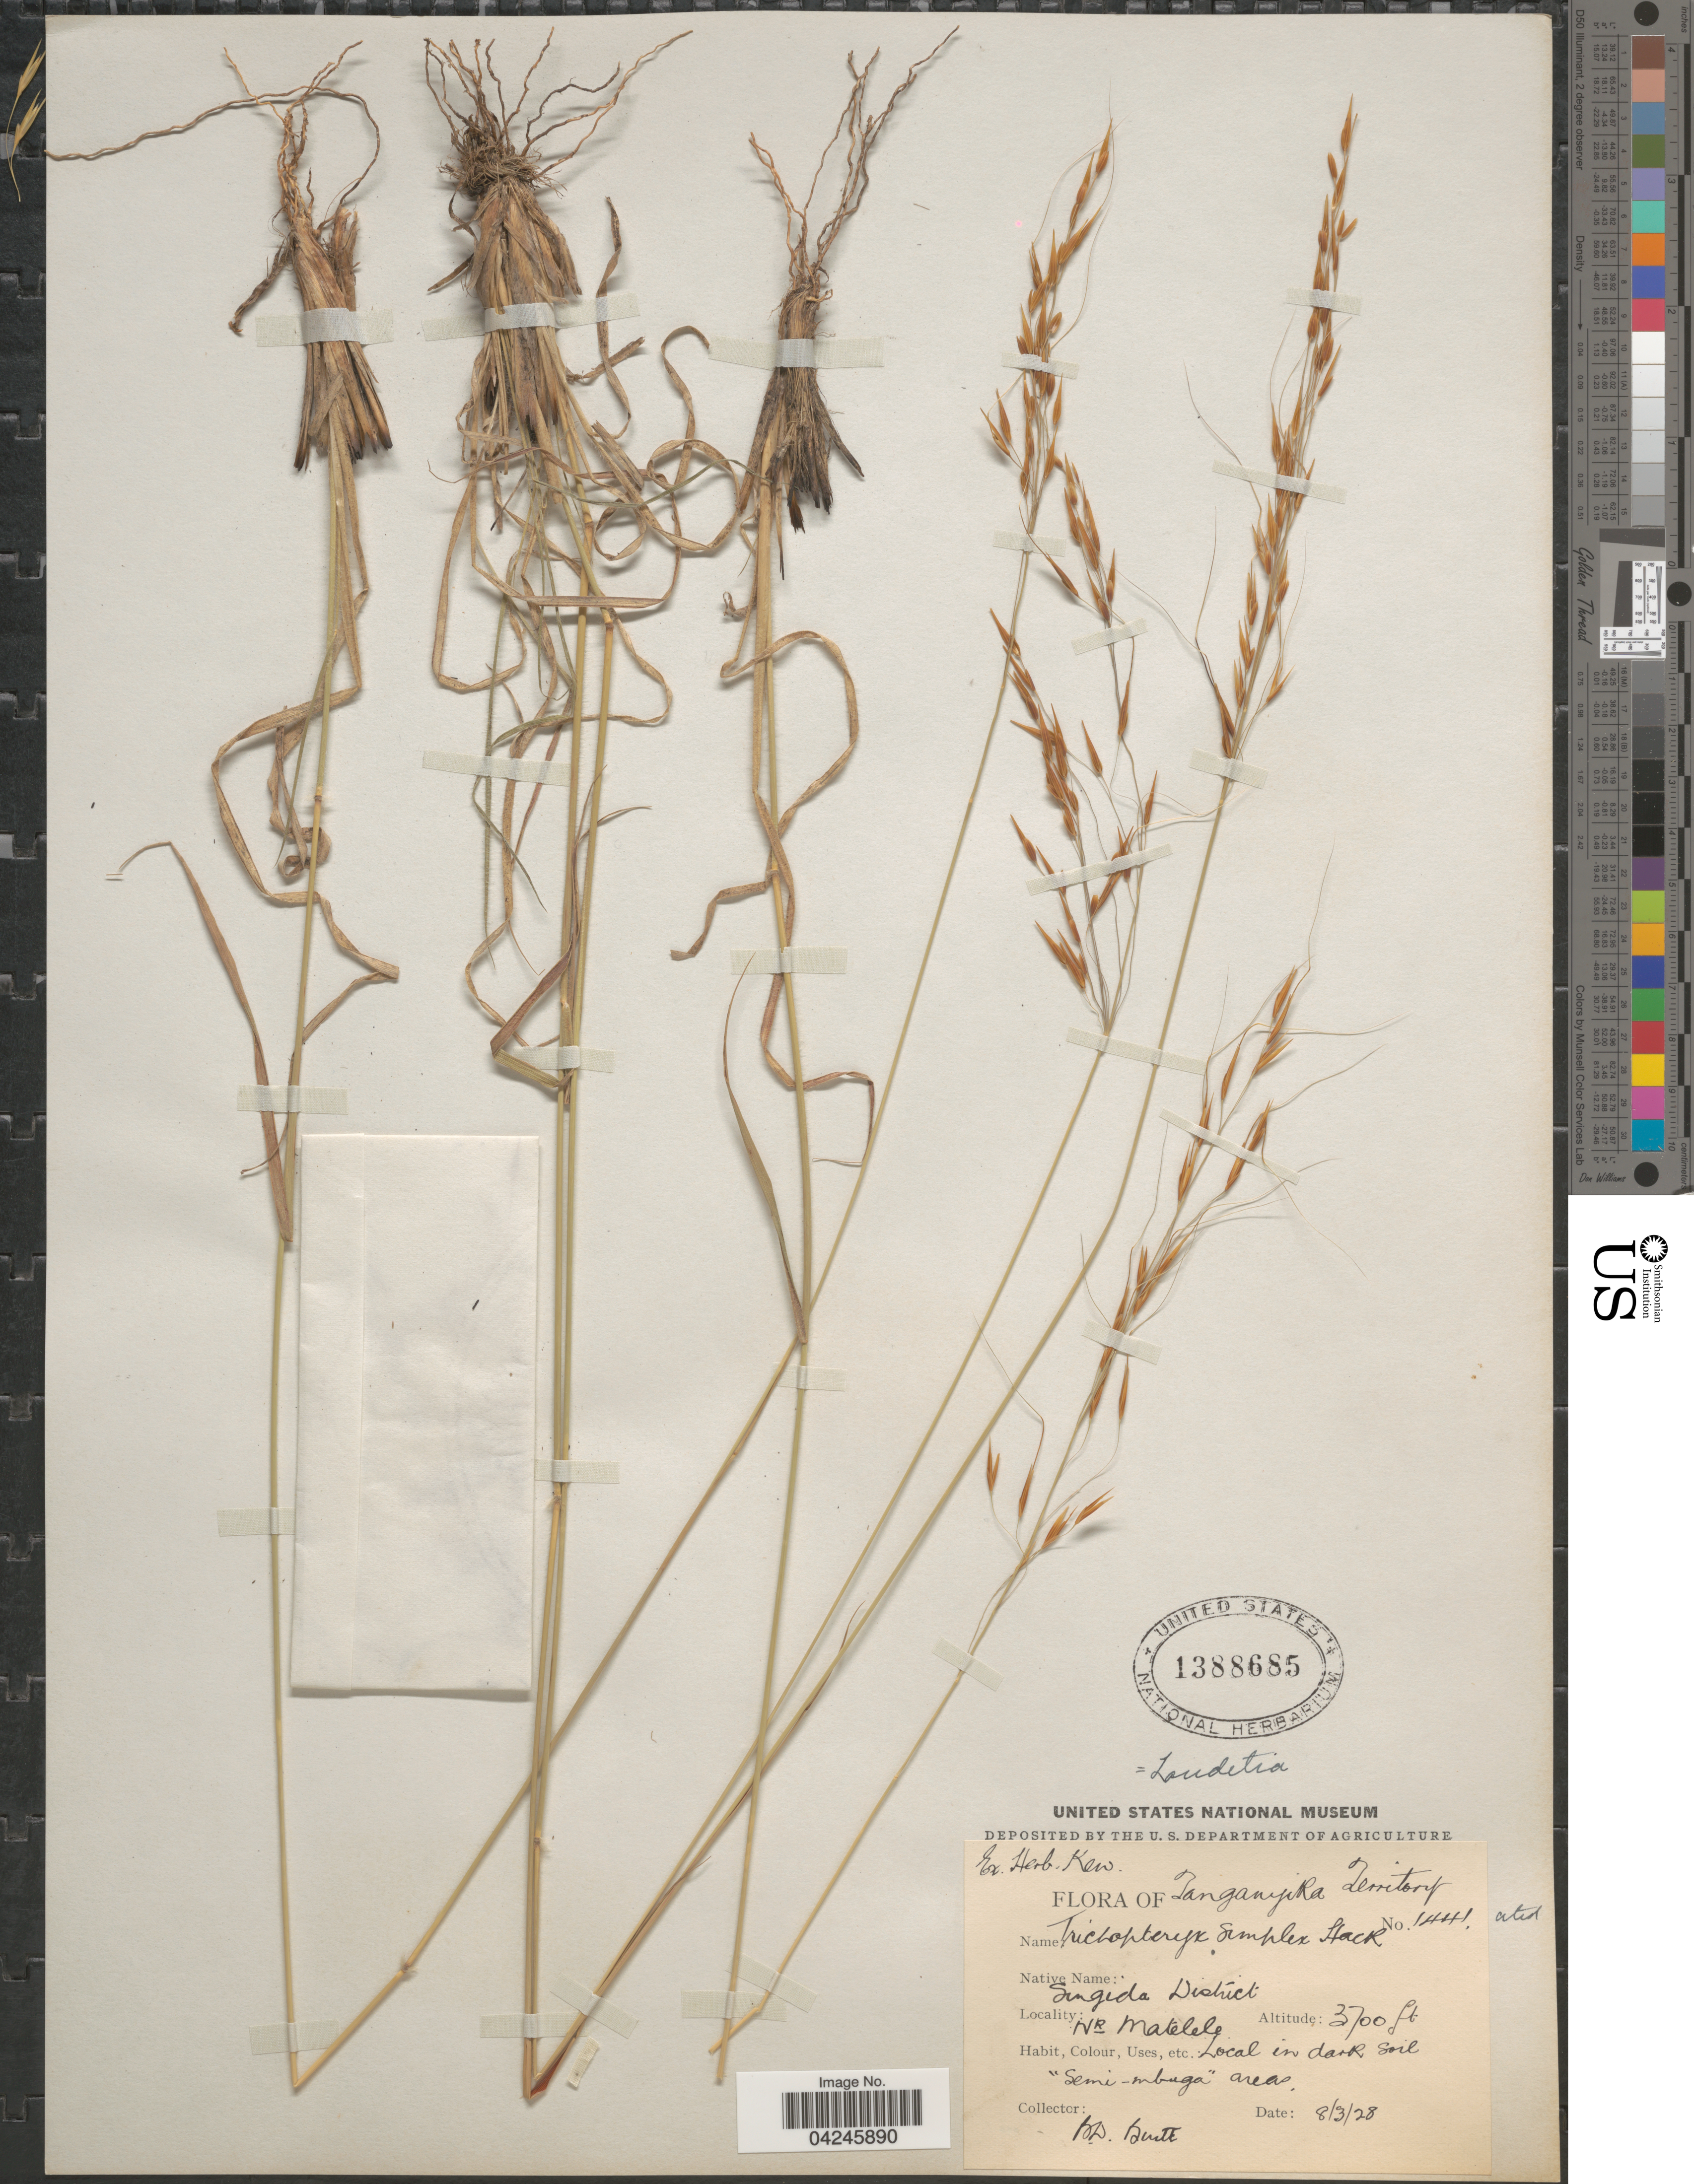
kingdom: Plantae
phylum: Tracheophyta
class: Liliopsida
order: Poales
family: Poaceae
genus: Loudetia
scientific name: Loudetia simplex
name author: (Nees) C.E. Hubb.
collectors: B. D. Burtt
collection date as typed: Transcribed d/m/y: 8/3/28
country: Tanzania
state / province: Singida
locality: Tanganyika Territory. Singida District. Nr Matelele. Local in dark soil " Semi-mbuga" areas.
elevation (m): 1128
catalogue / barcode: US 1388685